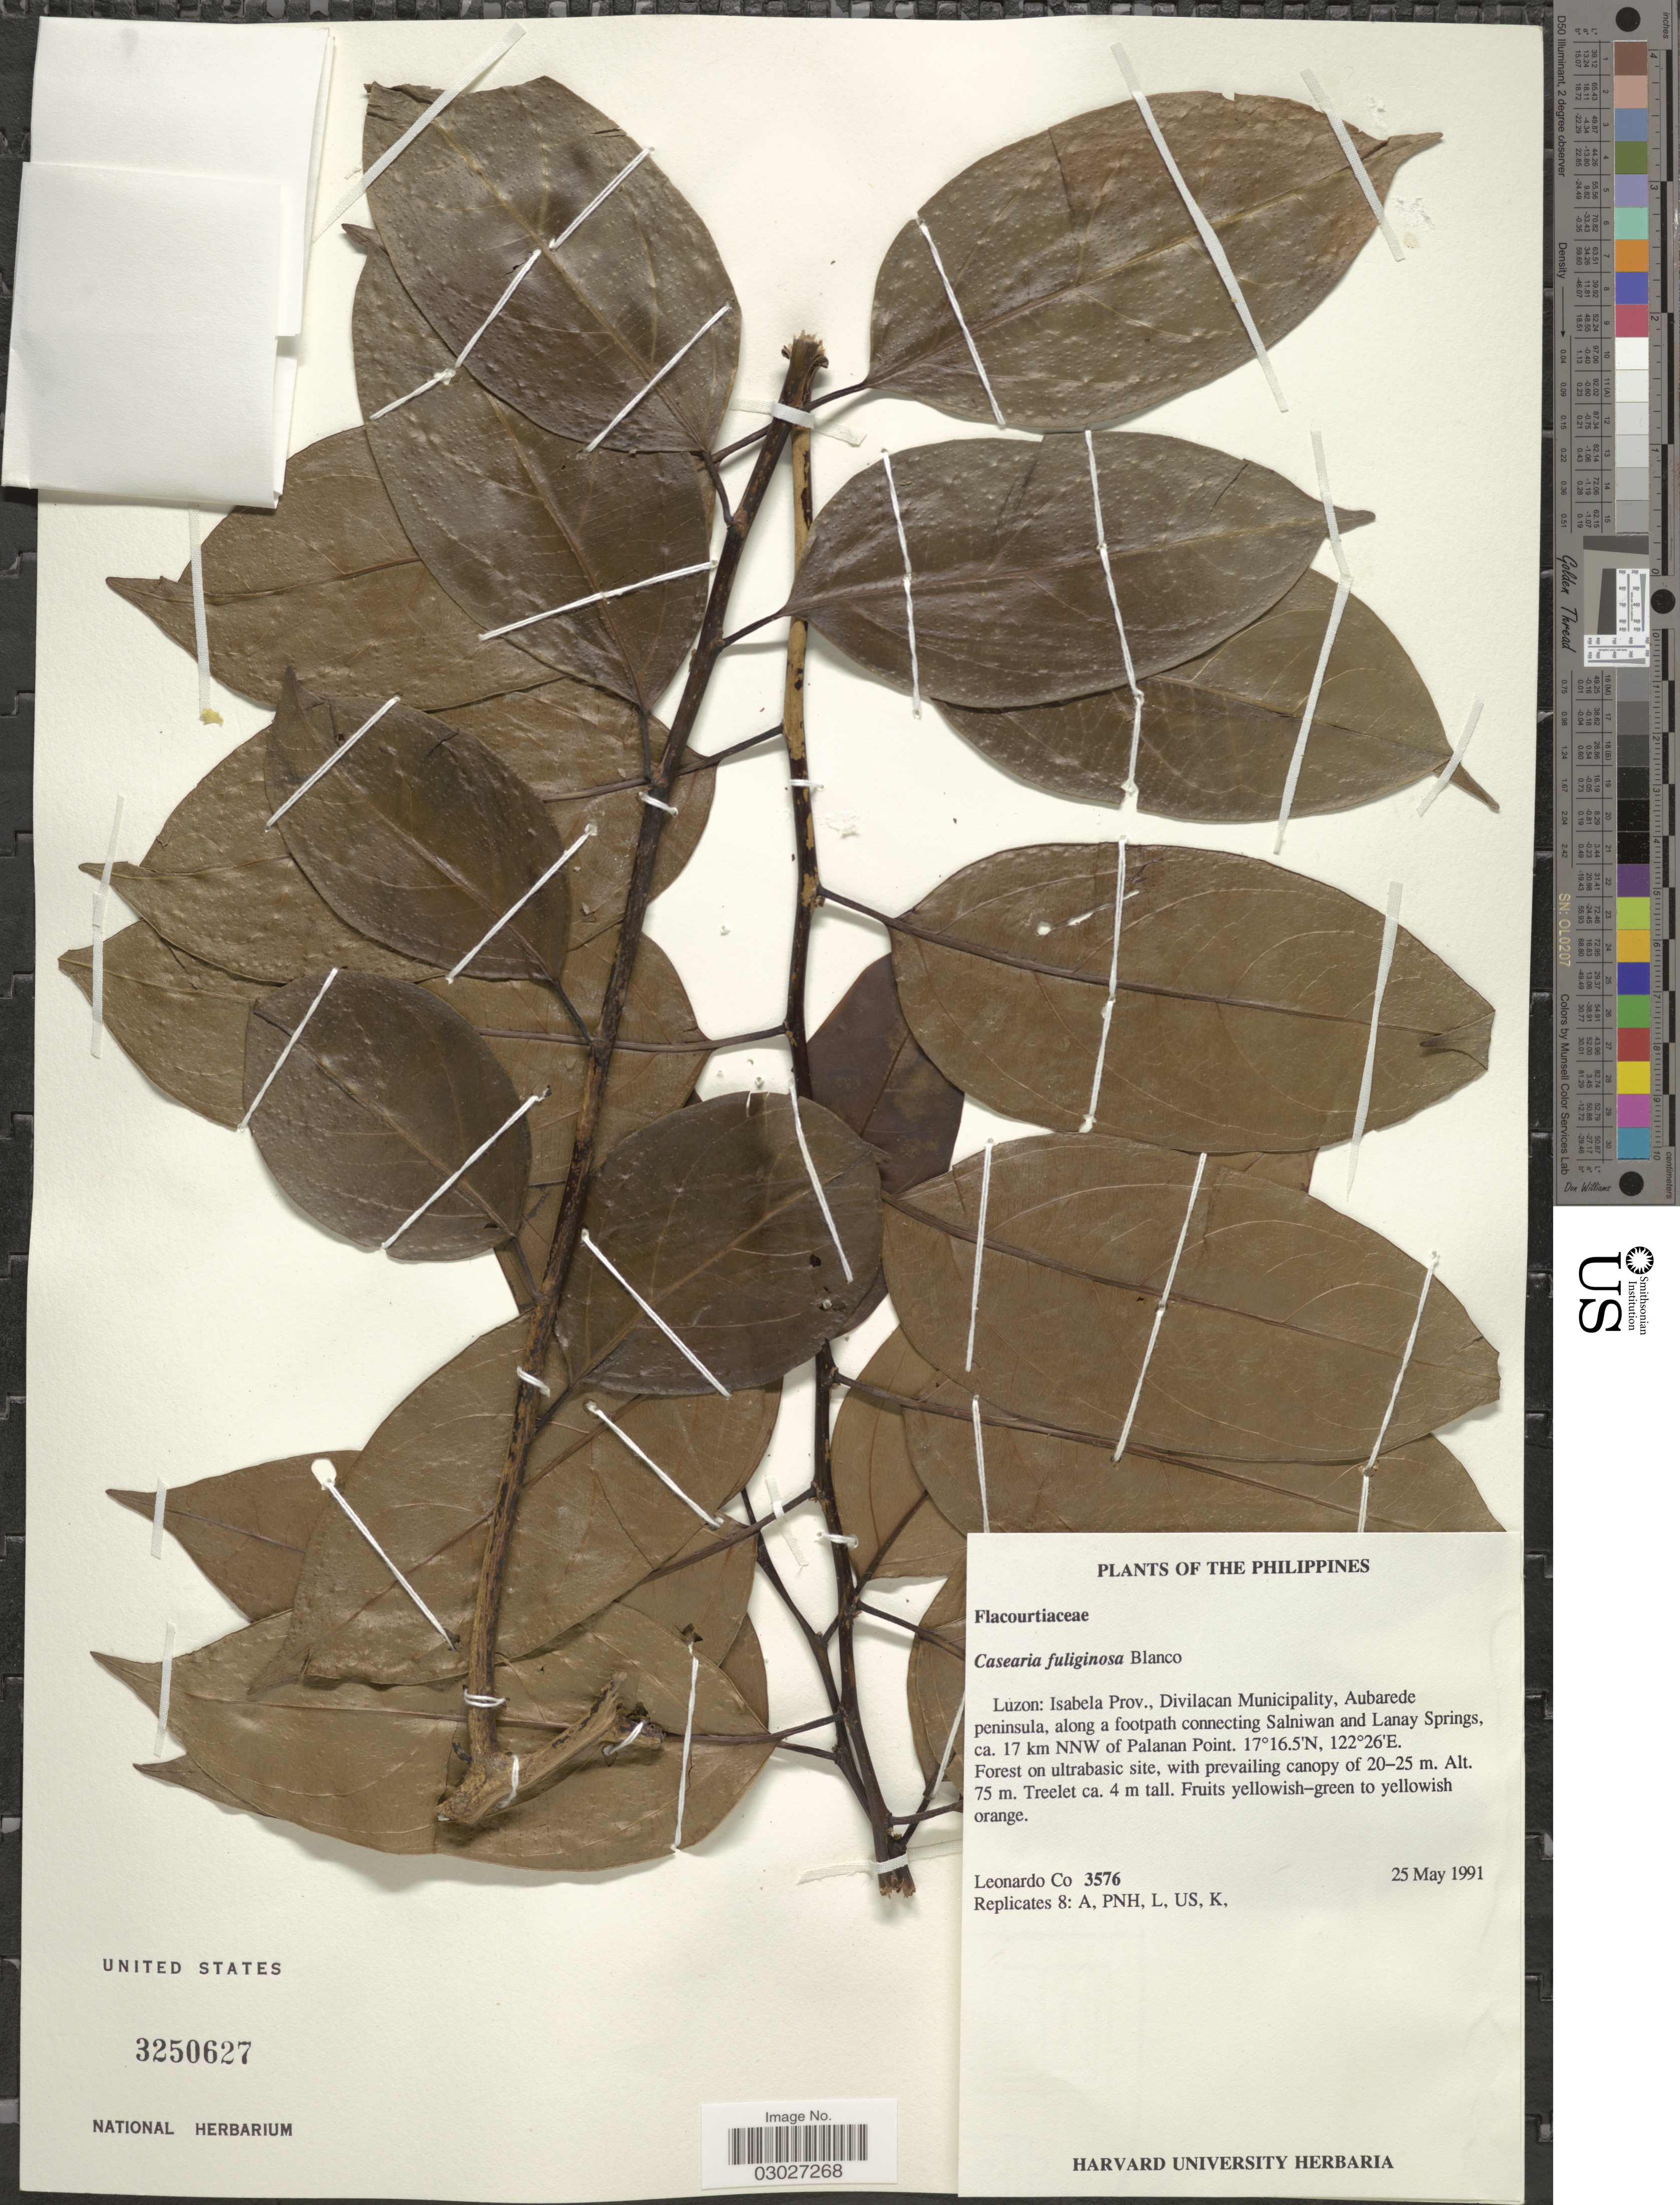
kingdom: Plantae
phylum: Tracheophyta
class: Magnoliopsida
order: Malpighiales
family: Salicaceae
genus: Casearia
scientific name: Casearia fuliginosa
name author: (Blanco) Blanco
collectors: L. Co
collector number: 3576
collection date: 1991-05-25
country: Philippines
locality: Luzon: Isabela Prov., Divilacan Municipality, Aubarede peninsula, along a footpath connecting Salniwan and Lanay Springs, ca. 17 km NNW of Palanan Point.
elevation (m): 75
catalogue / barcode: US 3250627